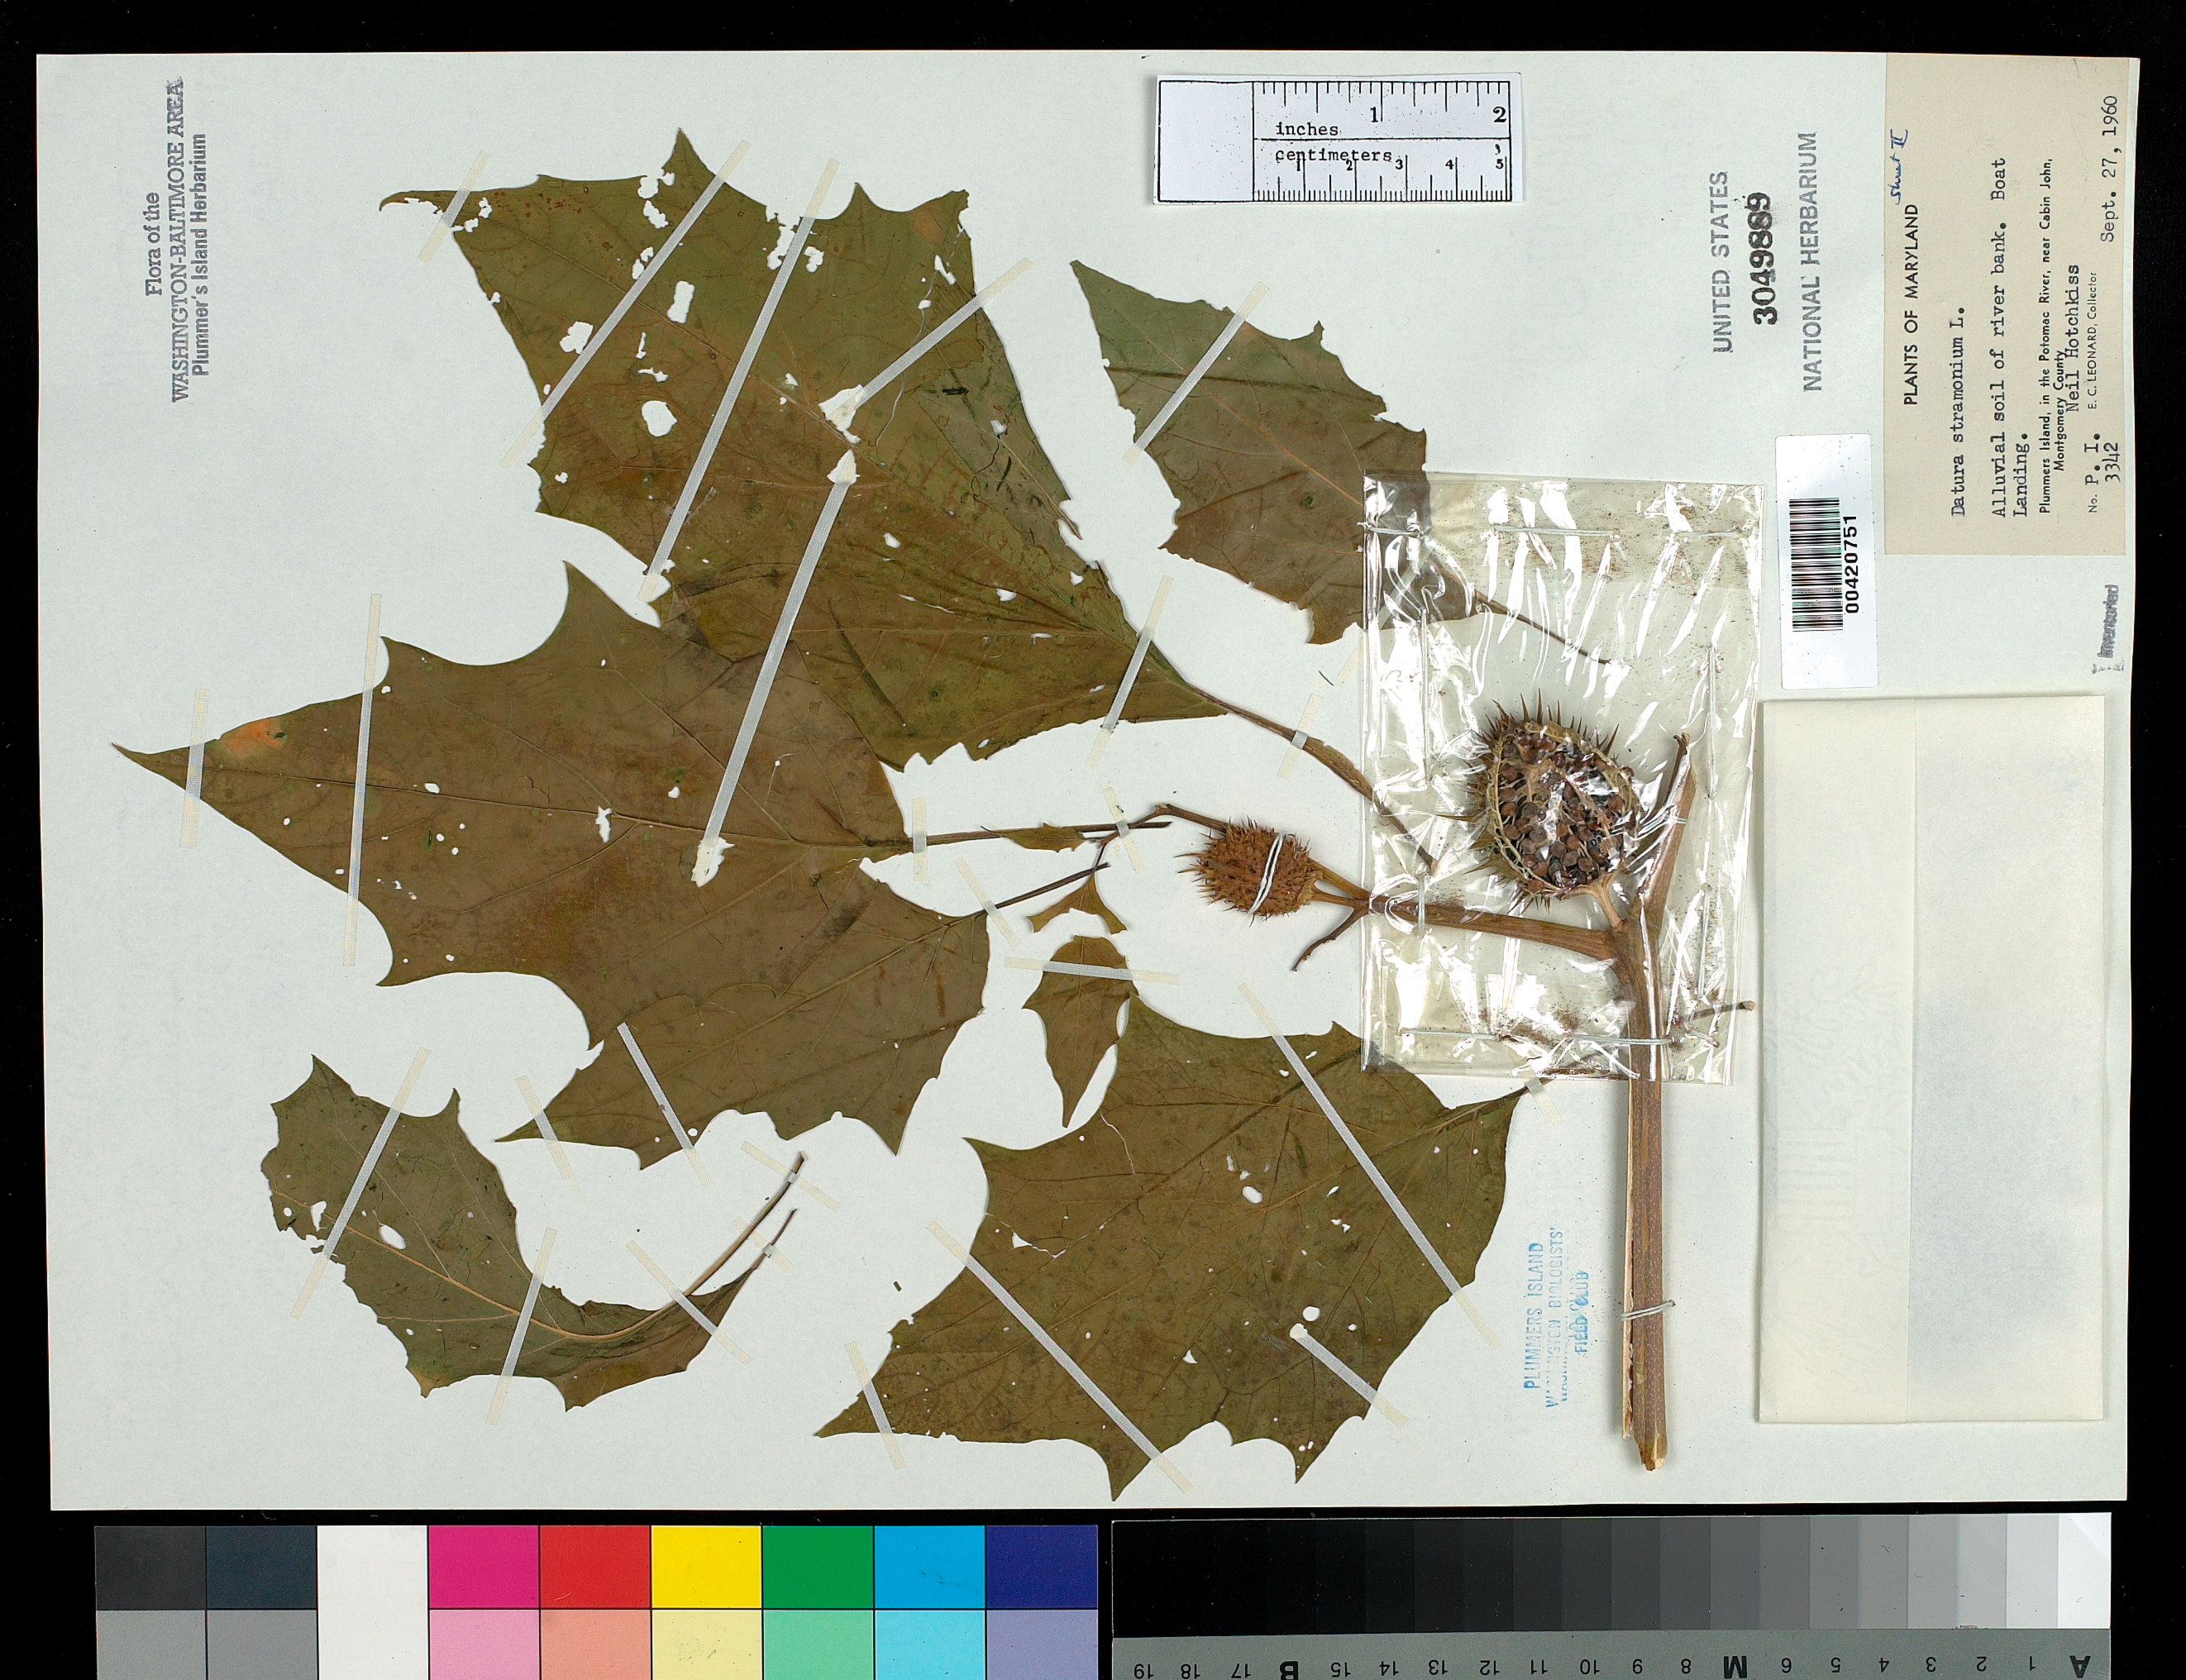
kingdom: Plantae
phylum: Tracheophyta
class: Magnoliopsida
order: Solanales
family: Solanaceae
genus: Datura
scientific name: Datura stramonium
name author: L.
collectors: E. C. Leonard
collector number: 3342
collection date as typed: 27 Sep 1960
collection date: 1960-09-27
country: United States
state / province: Maryland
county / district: Montgomery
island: Plummers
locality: Plummer's Island, Boat Landing C. & O. Canal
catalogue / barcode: US 3049889